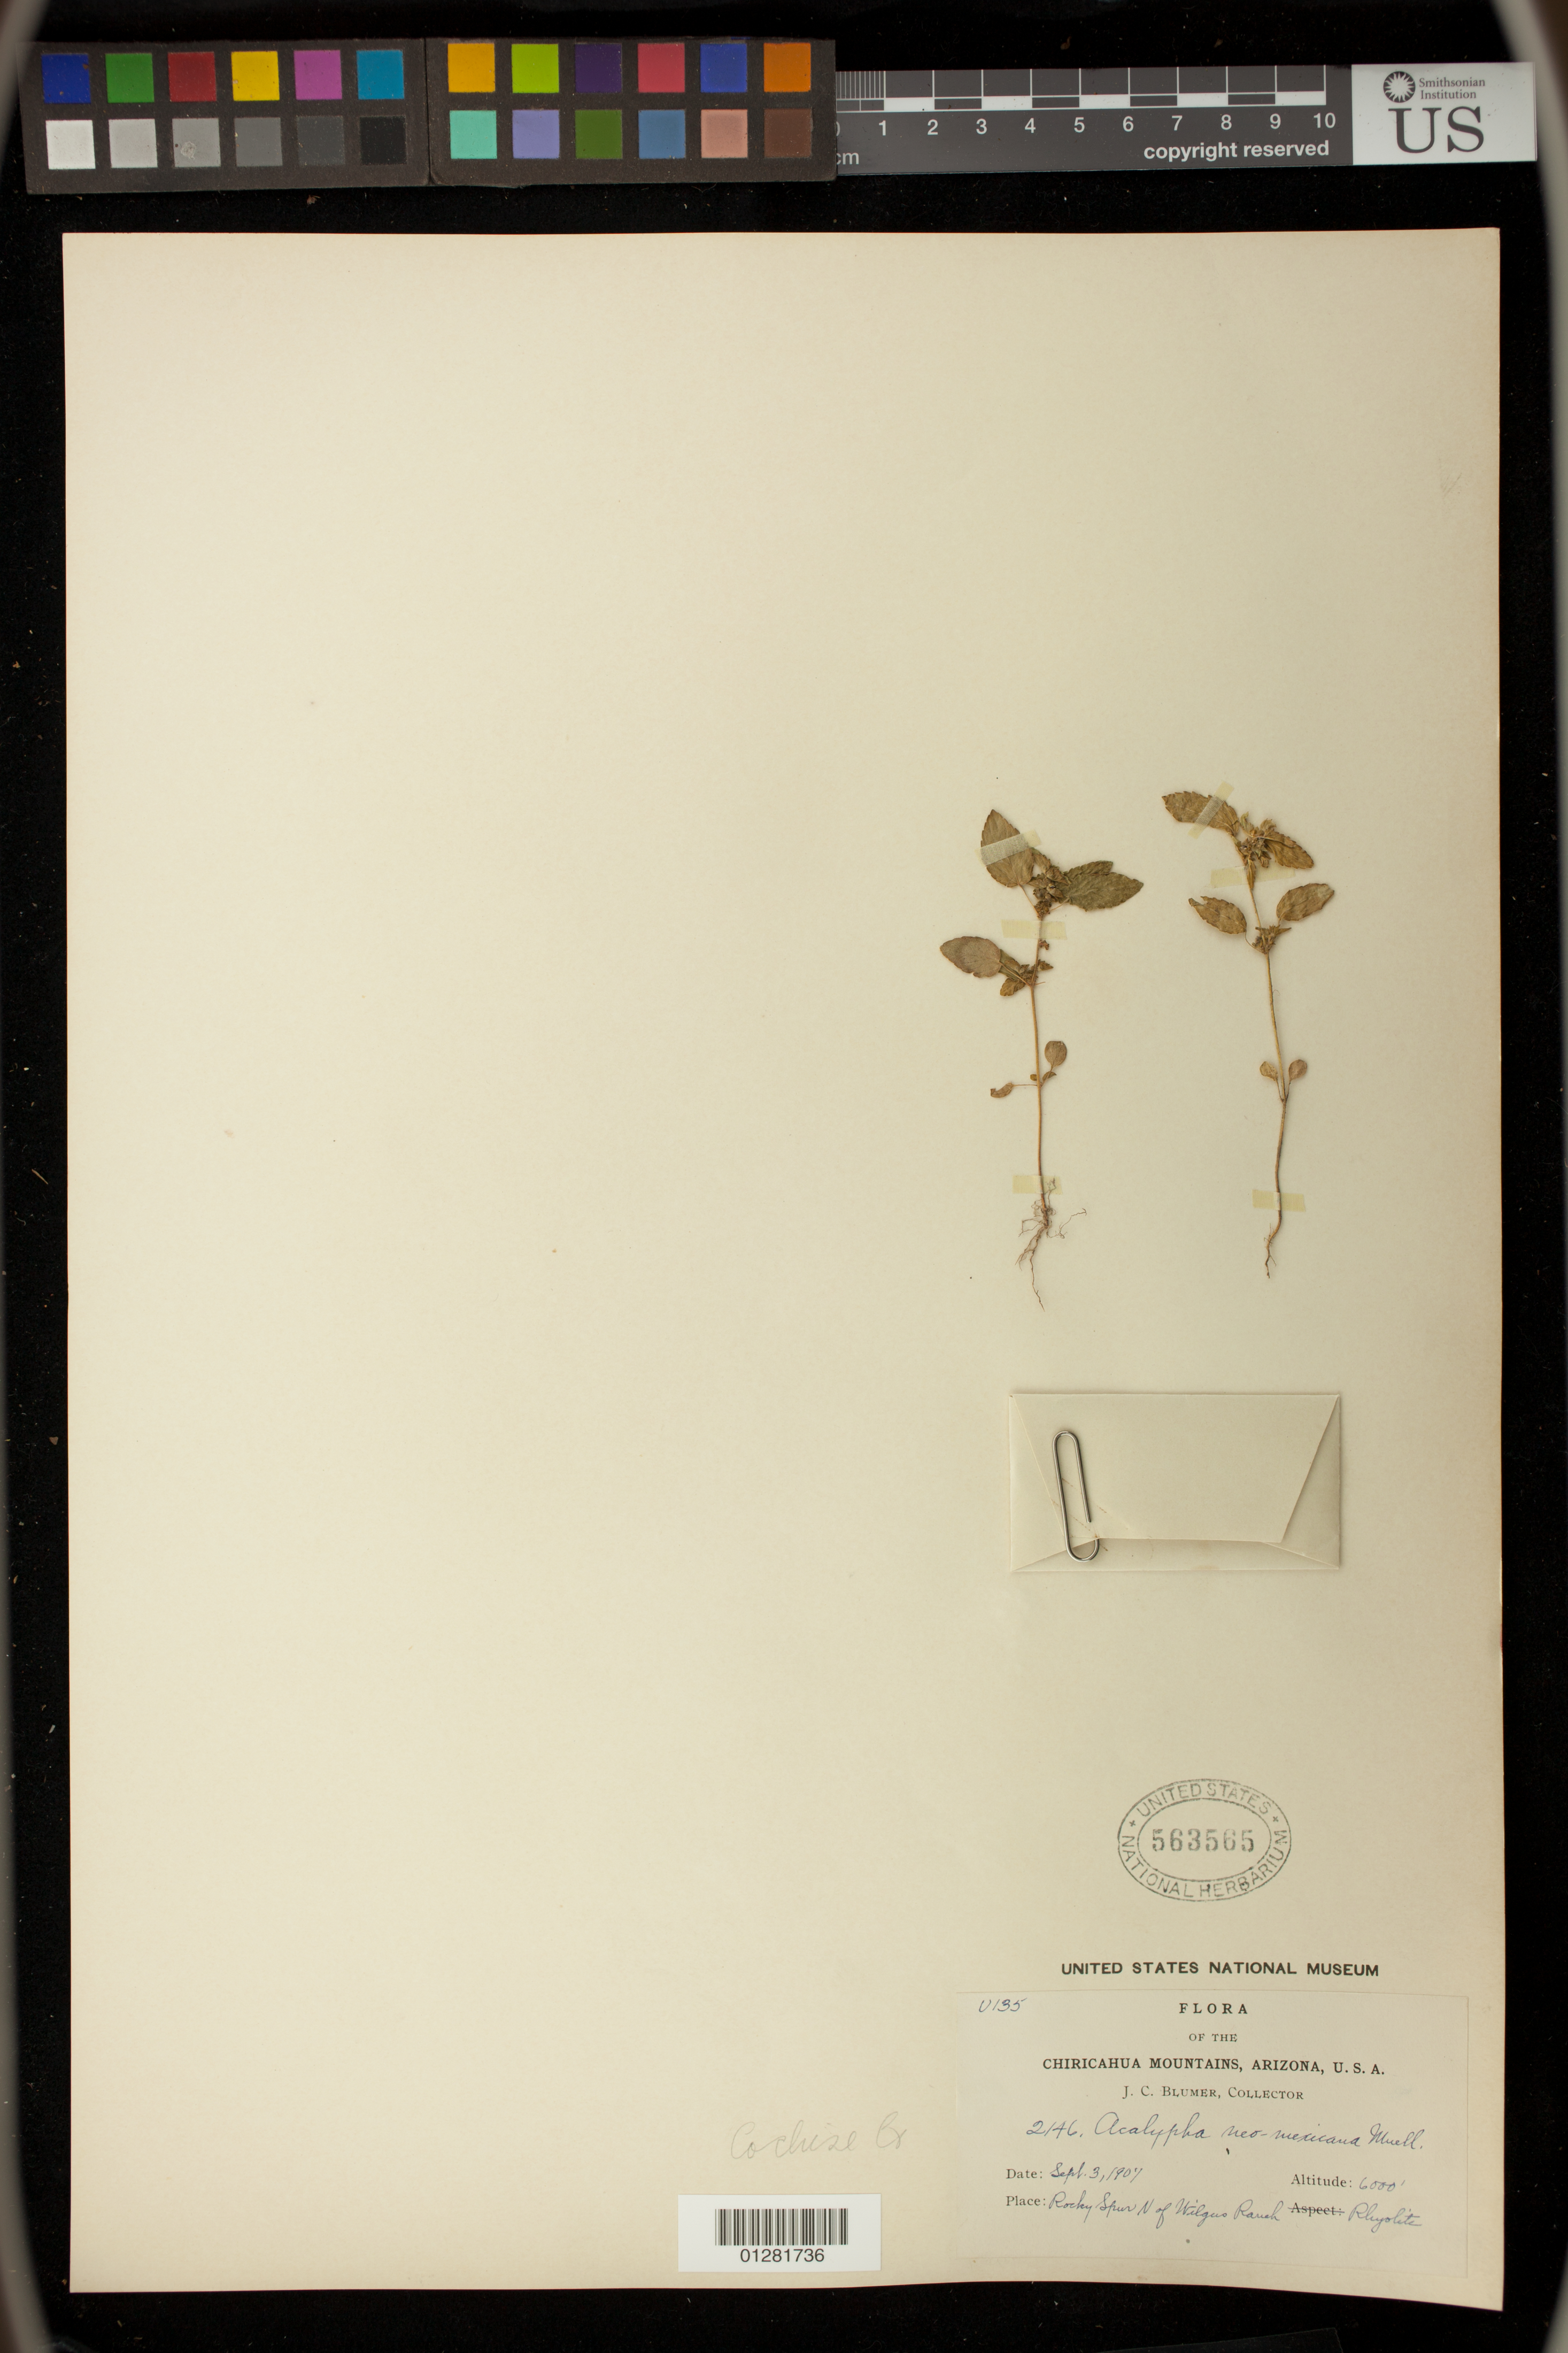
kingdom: Plantae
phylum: Tracheophyta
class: Magnoliopsida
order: Malpighiales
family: Euphorbiaceae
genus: Acalypha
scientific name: Acalypha neomexicana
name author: Müll. Arg.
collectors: J. C. Blumer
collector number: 2146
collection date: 1907-09-03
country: United States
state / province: Arizona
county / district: Cochise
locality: Chiricahua Mountains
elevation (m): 1829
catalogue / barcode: US 563565